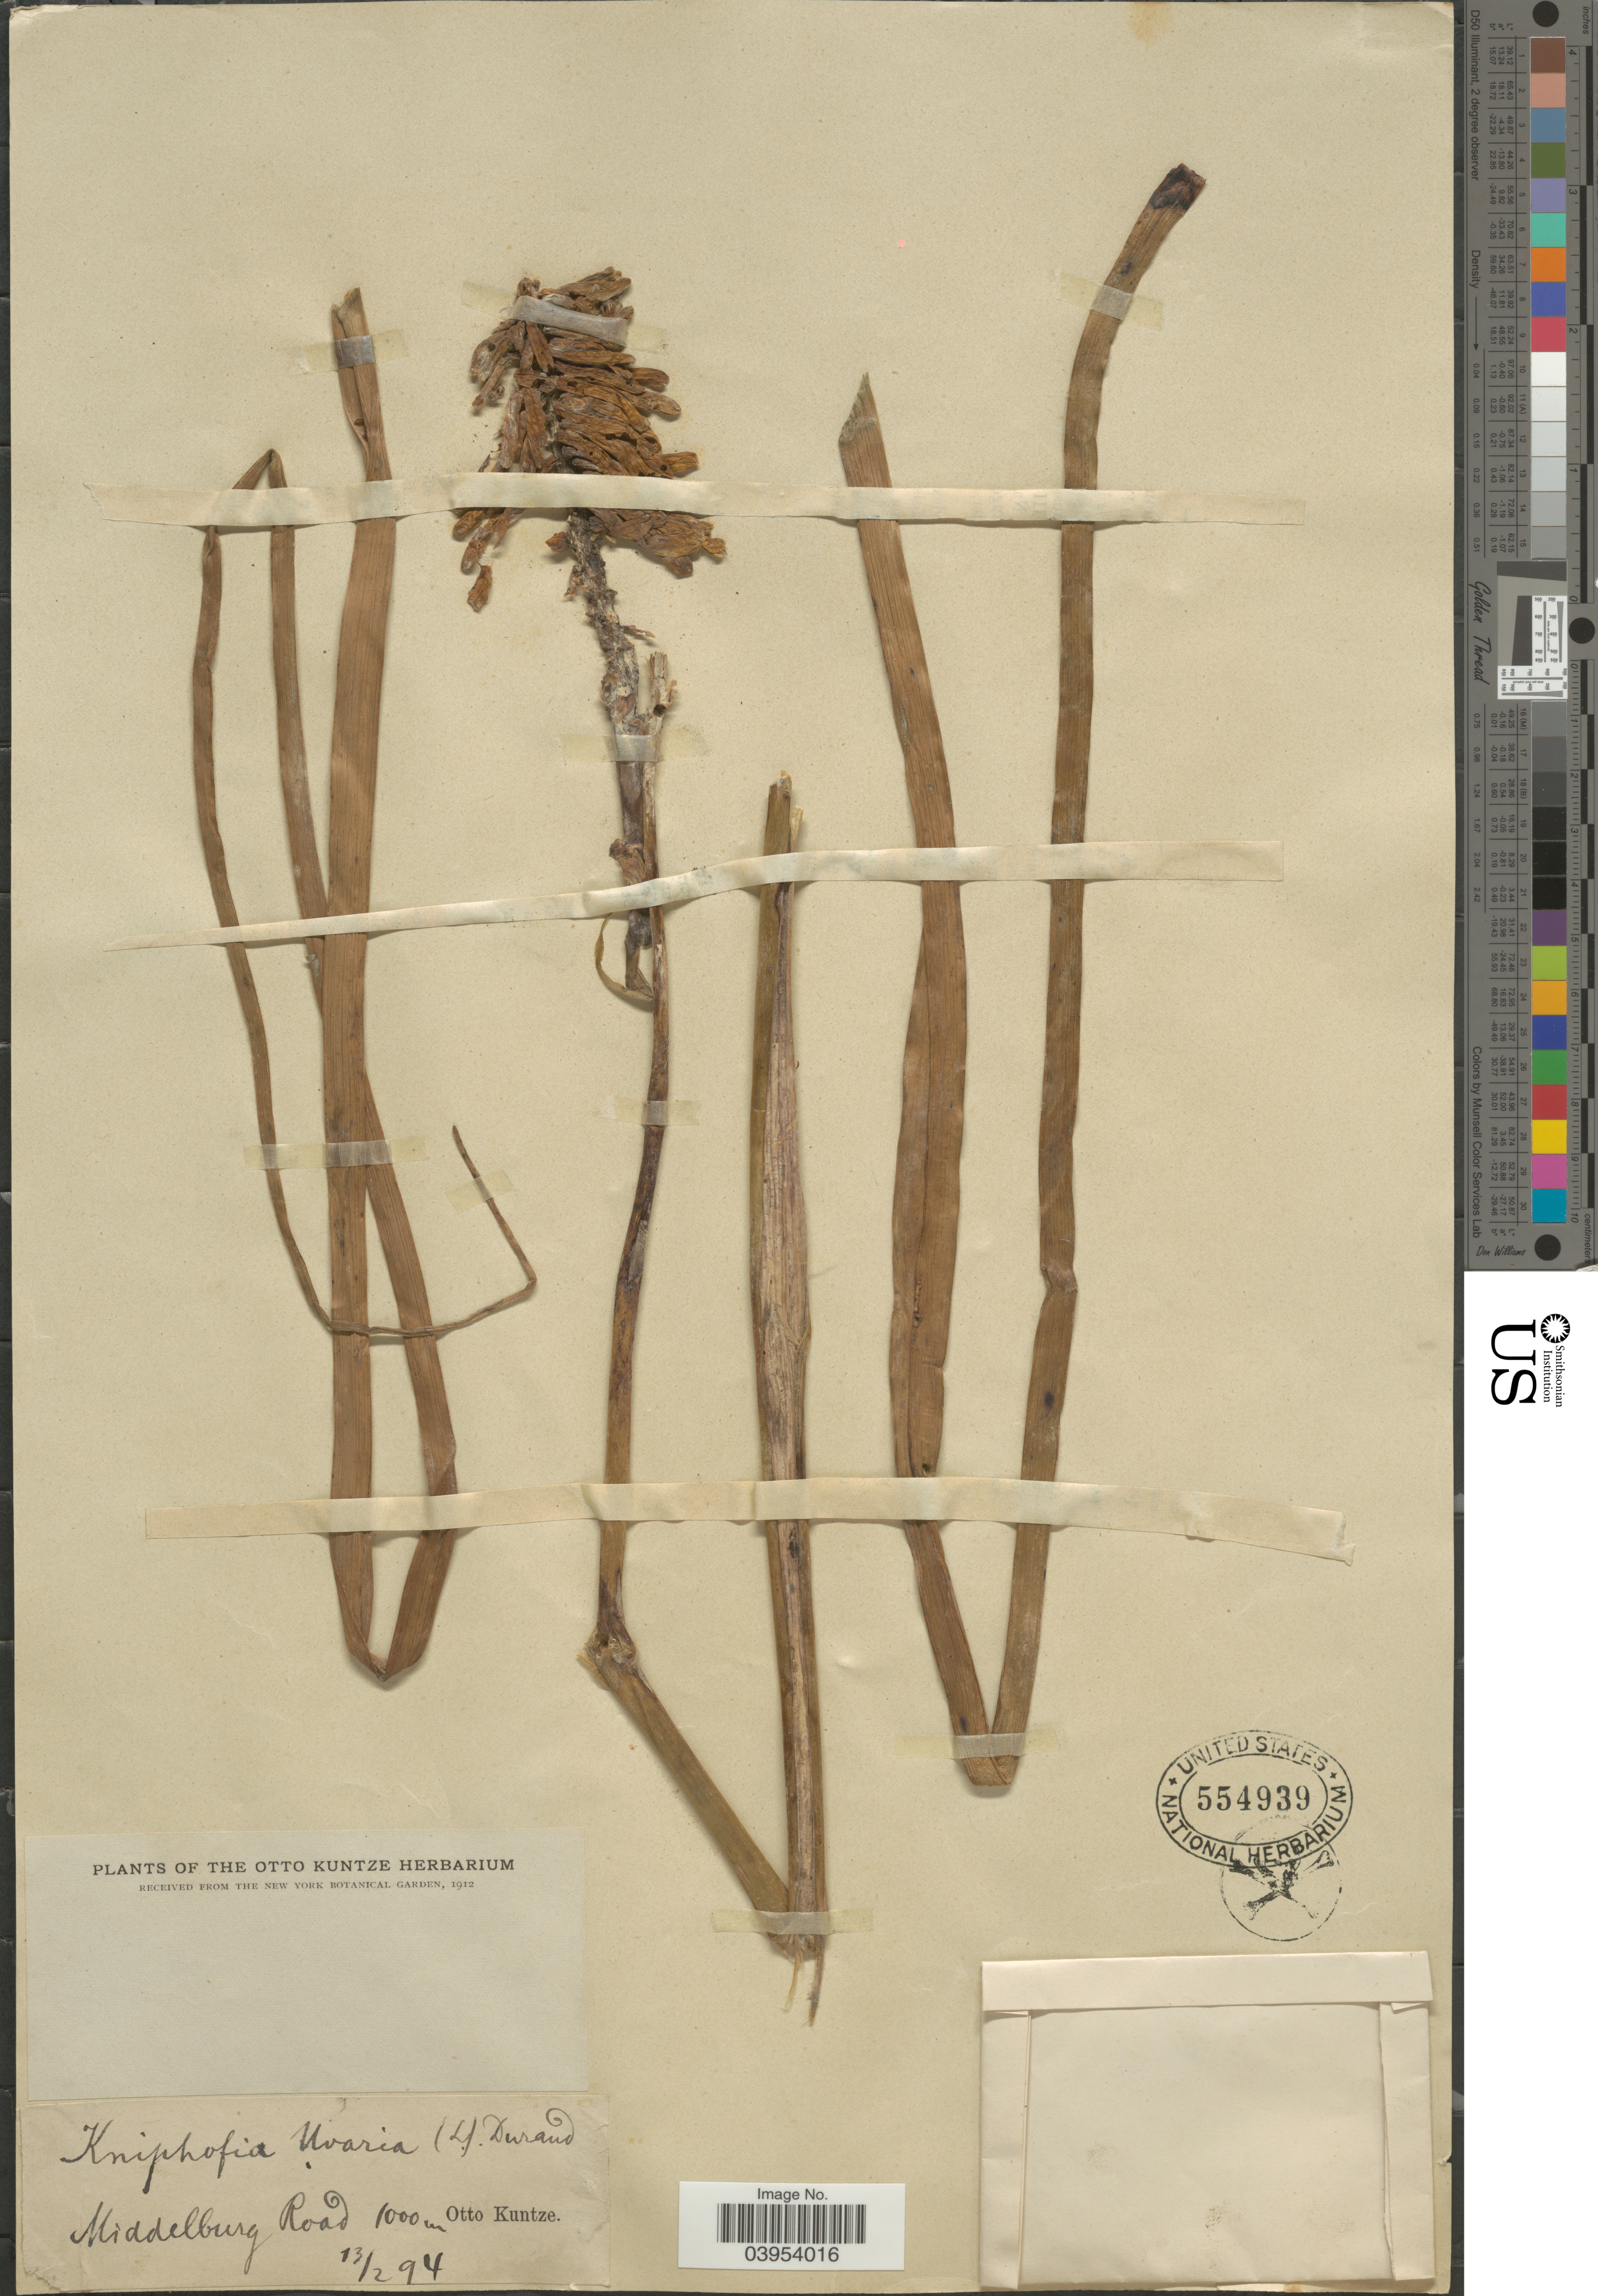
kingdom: Plantae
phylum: Tracheophyta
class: Liliopsida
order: Asparagales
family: Asphodelaceae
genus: Kniphofia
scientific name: Kniphofia uvaria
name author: (L.) Oken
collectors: C.E.O. Kuntze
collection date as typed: Transcribed d/m/y: 13/2/94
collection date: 1894-02-13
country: South Africa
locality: Middelburg Road.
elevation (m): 1000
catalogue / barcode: US 554939